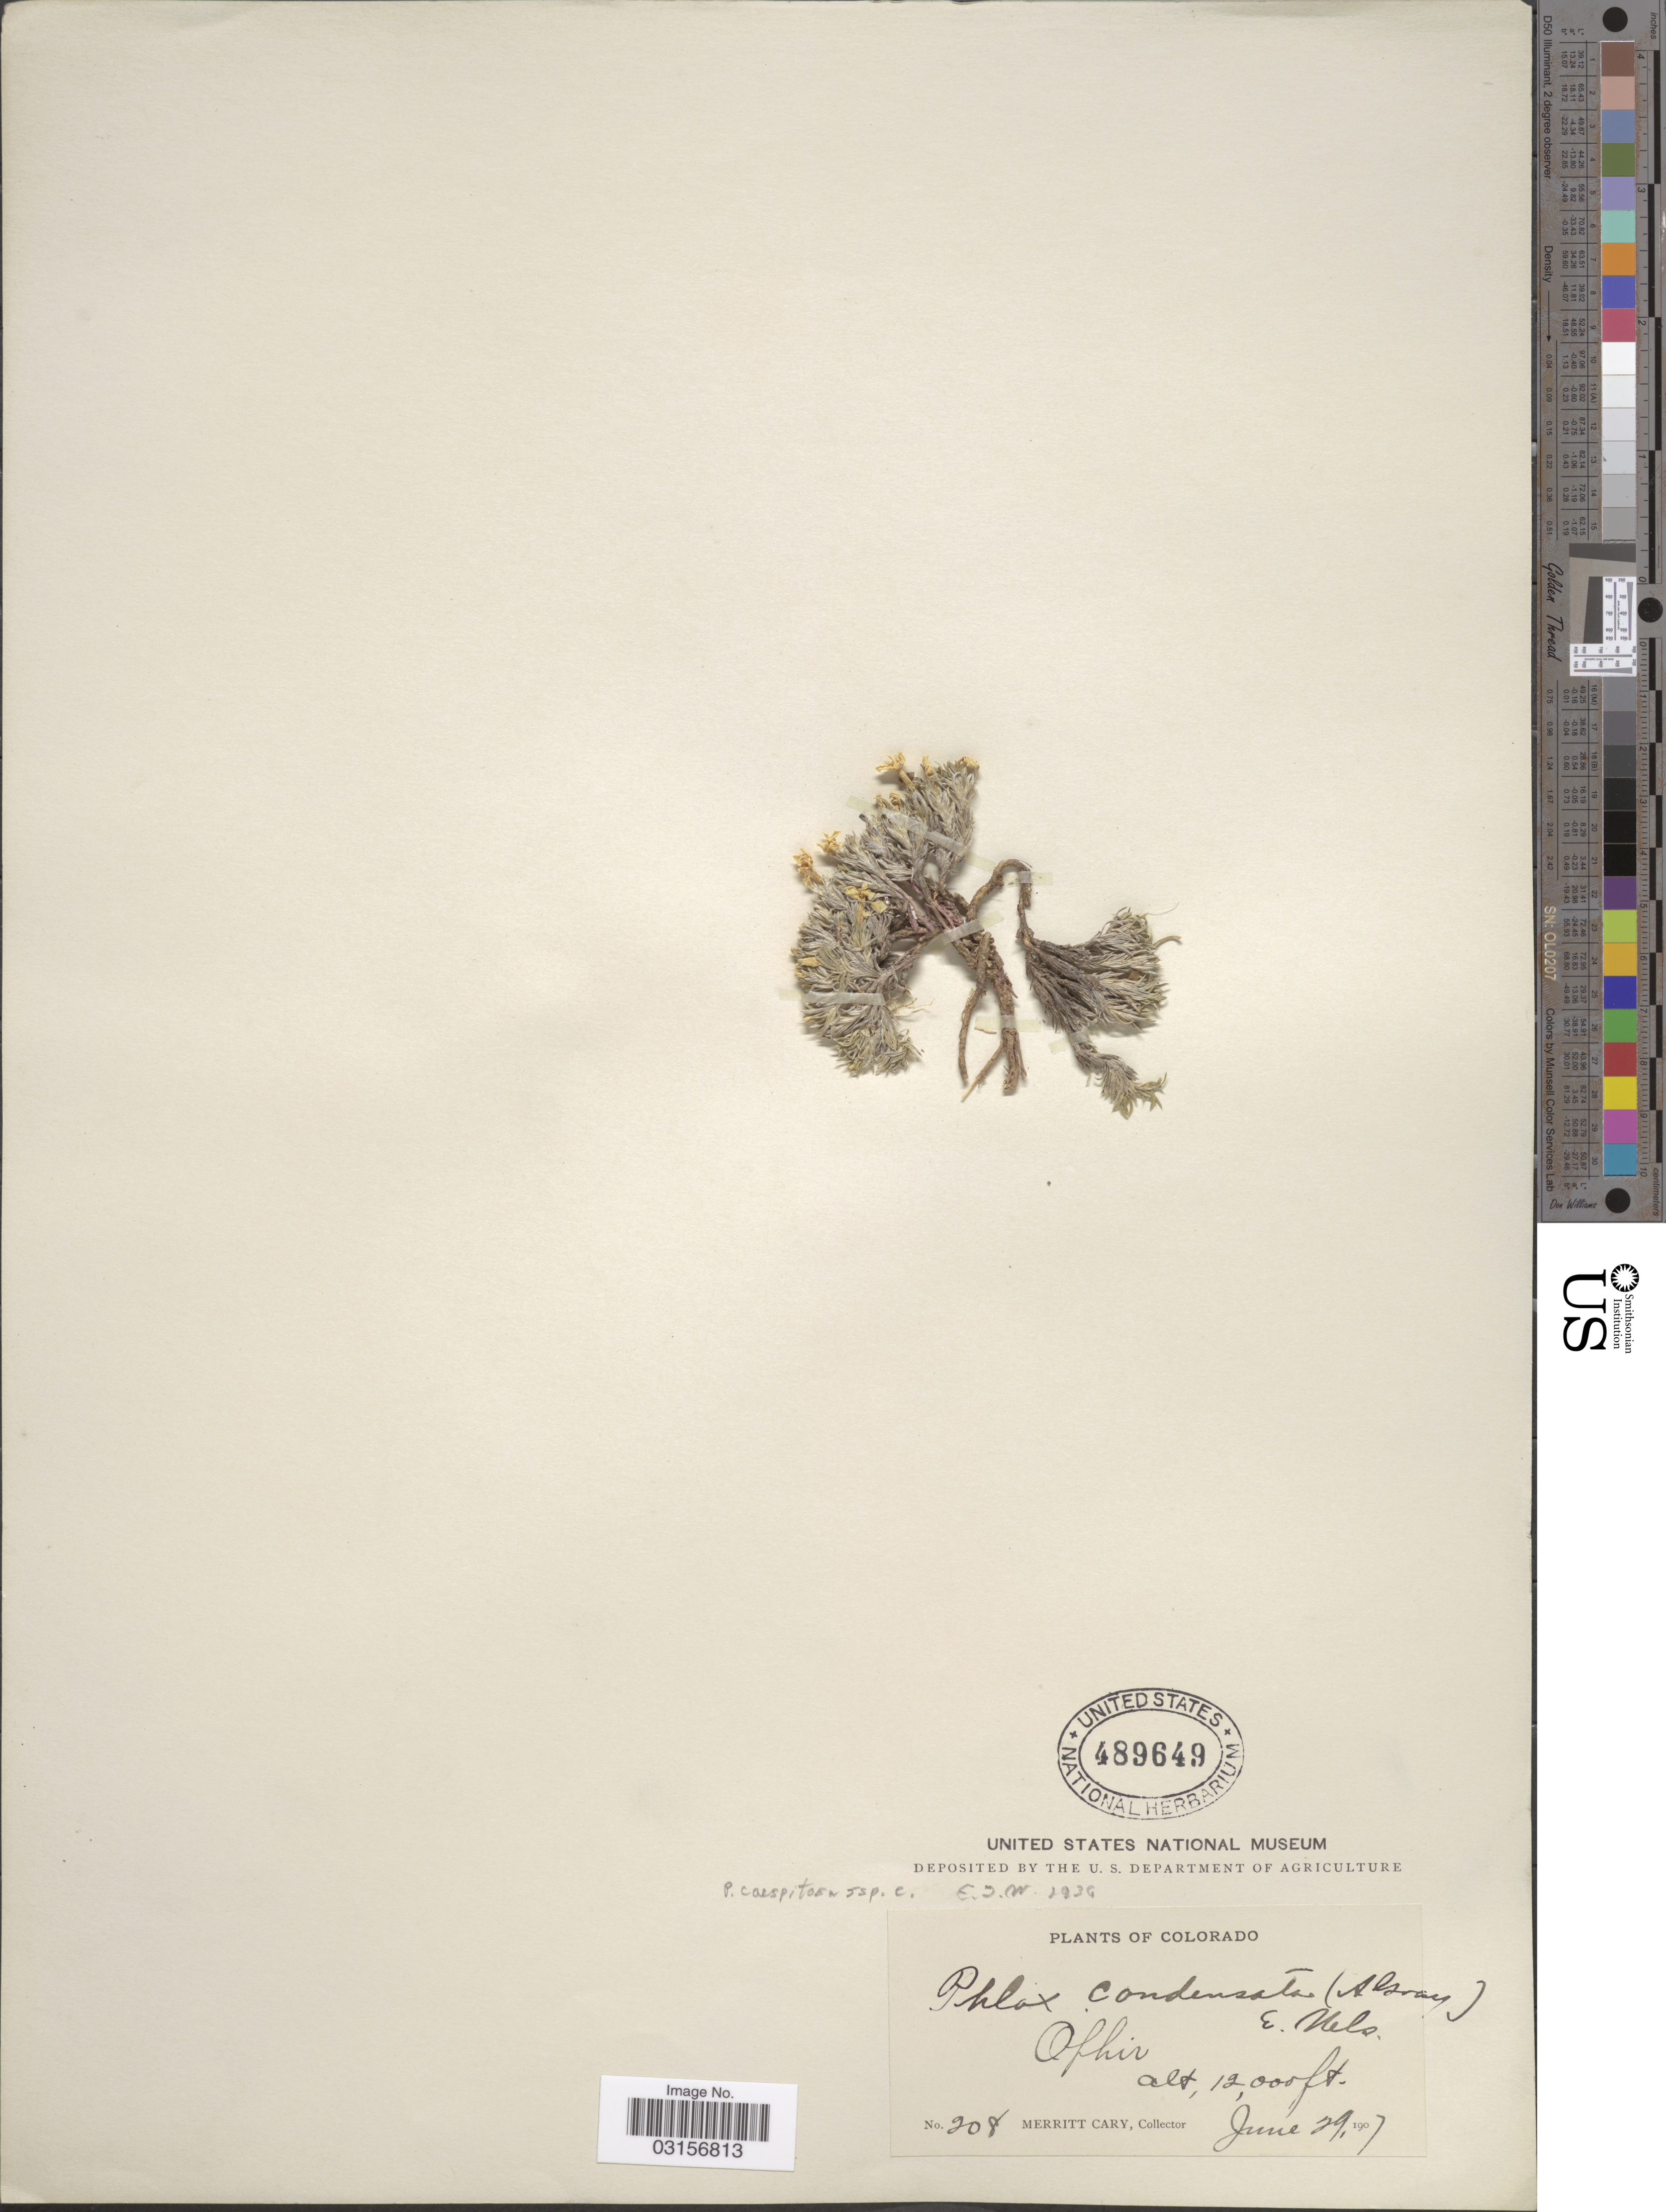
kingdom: Plantae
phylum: Tracheophyta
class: Magnoliopsida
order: Ericales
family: Polemoniaceae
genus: Phlox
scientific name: Phlox condensata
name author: (A. Gray) E.E. Nelson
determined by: Mayfield, M. H.; Ferguson, C. J.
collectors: C. Merritt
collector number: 208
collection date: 1907-06-29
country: United States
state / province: Colorado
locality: Ophir.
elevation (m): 3658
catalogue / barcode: US 489649